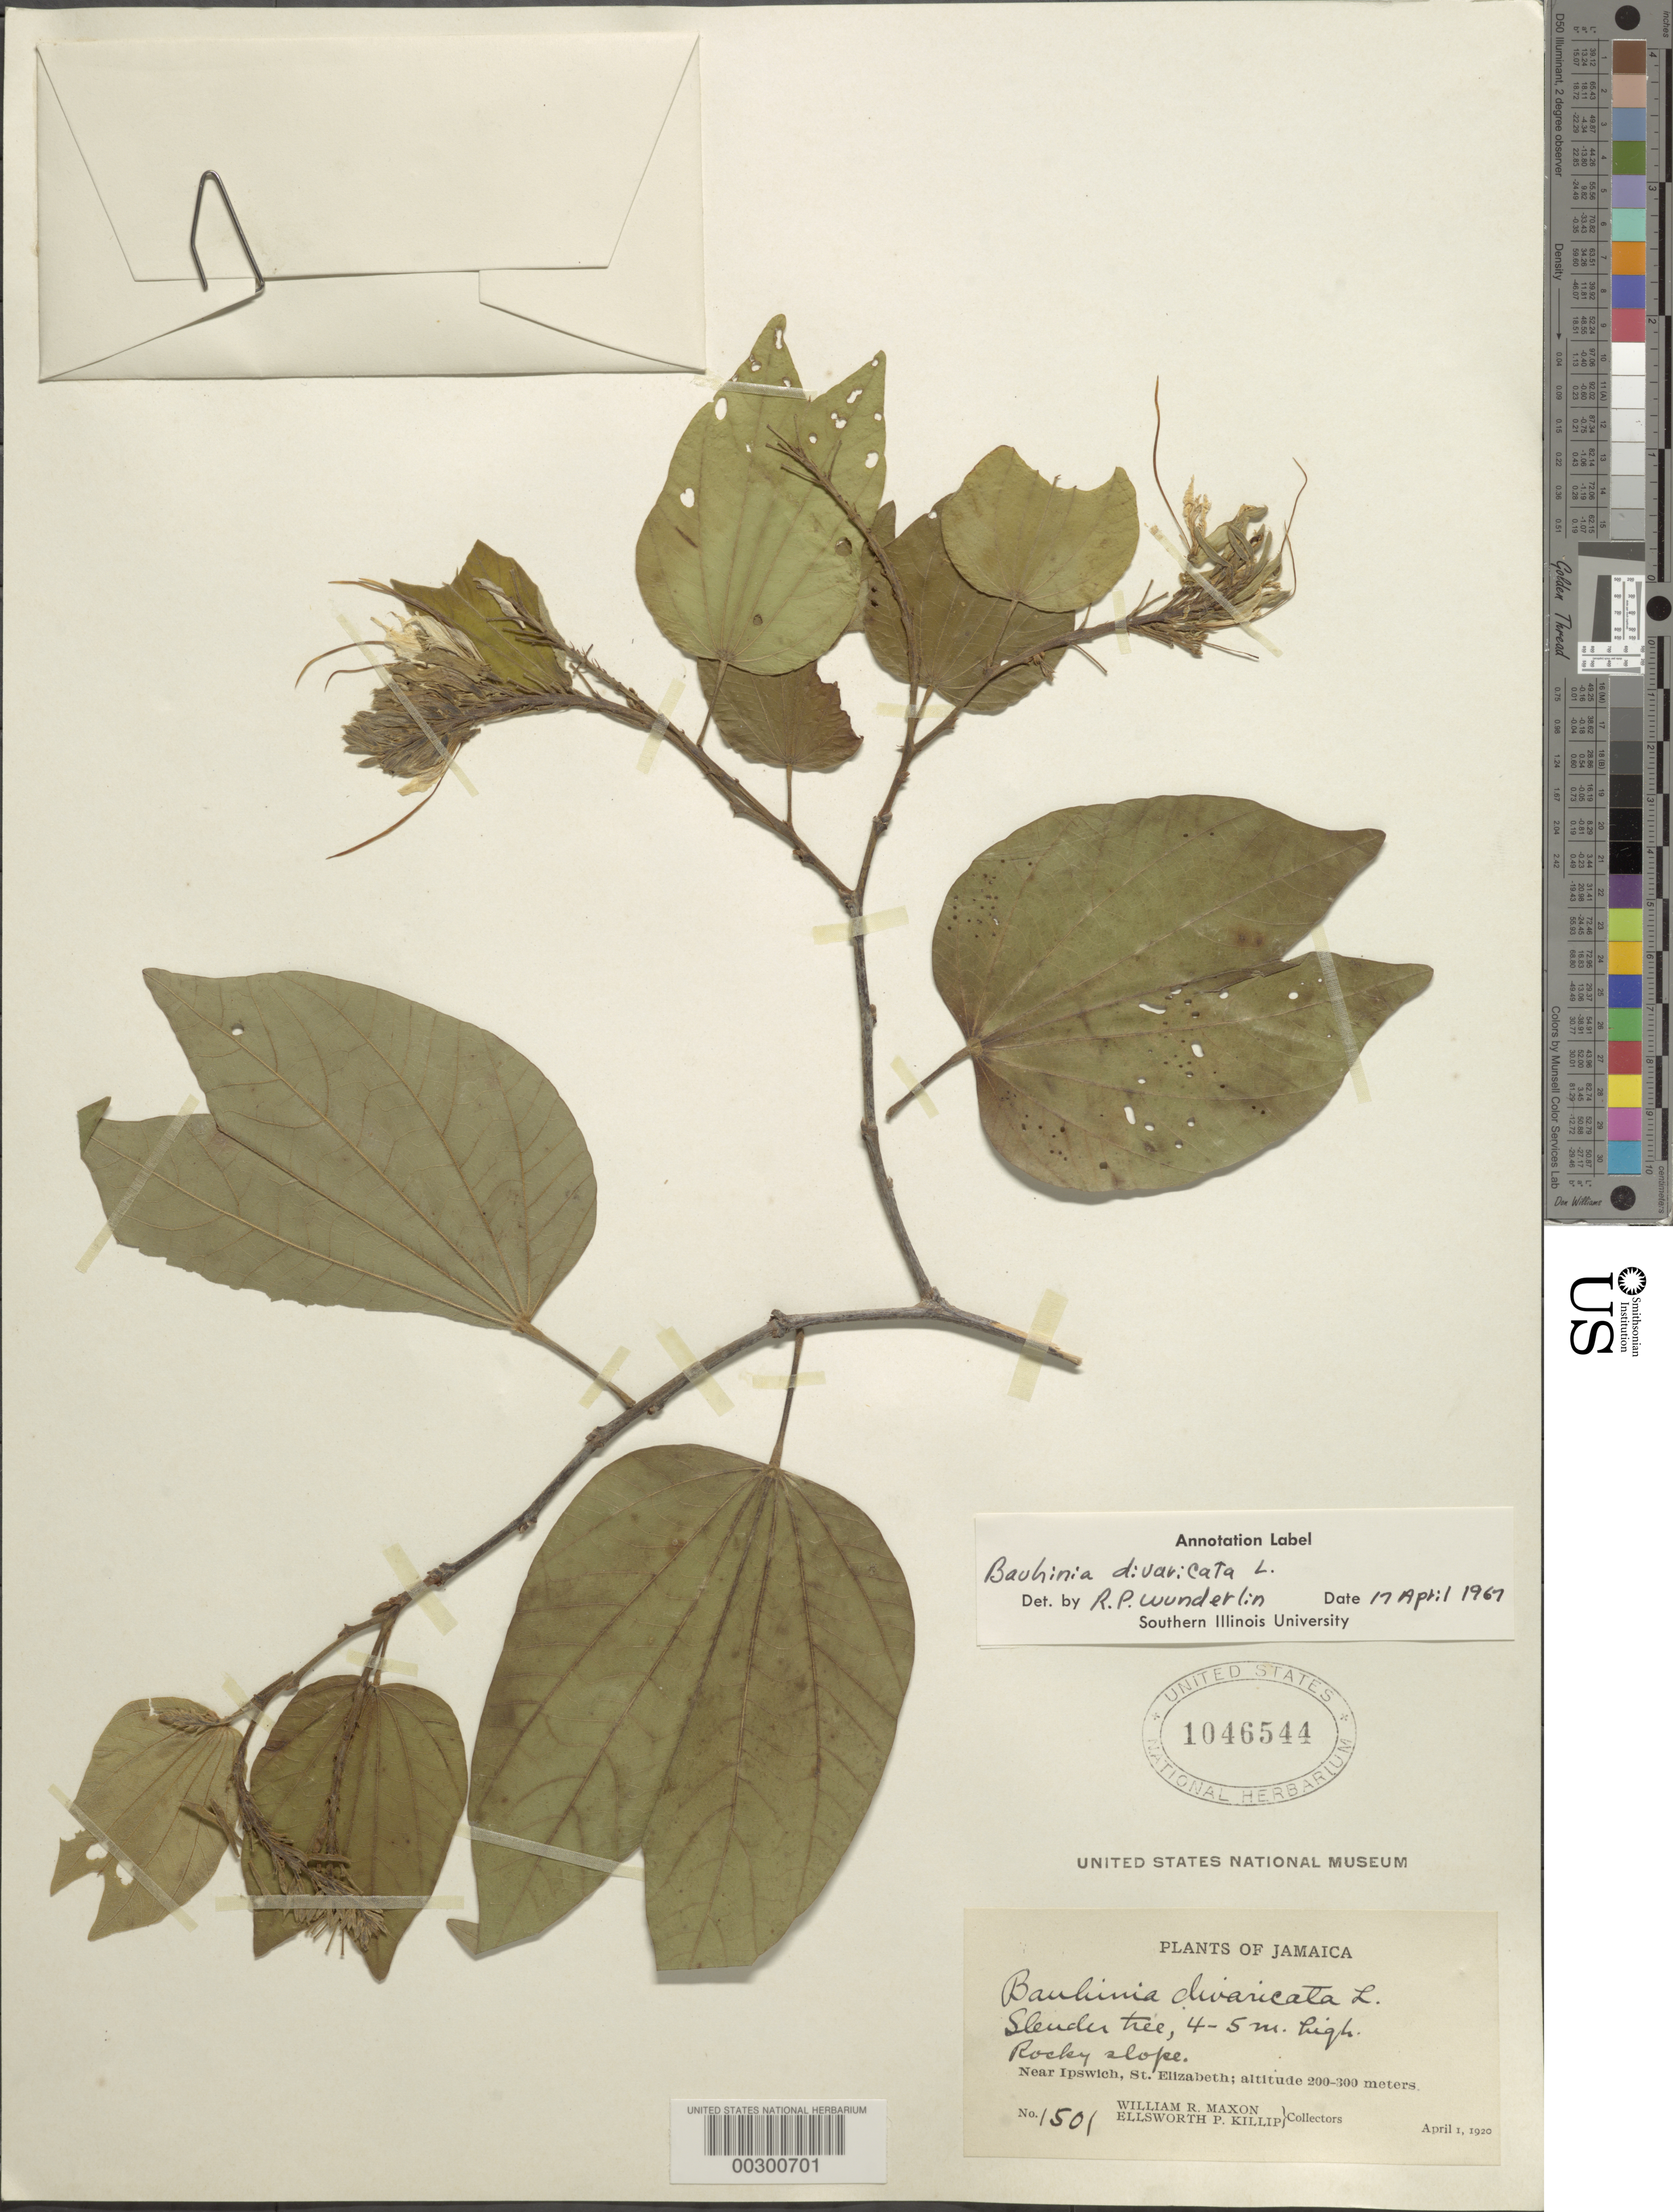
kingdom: Plantae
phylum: Tracheophyta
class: Magnoliopsida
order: Fabales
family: Fabaceae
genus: Bauhinia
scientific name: Bauhinia divaricata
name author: L.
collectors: W. R. Maxon & E. P. Killip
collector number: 1501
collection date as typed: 01 Apr 1920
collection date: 1920-04-01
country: Jamaica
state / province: Saint Elizabeth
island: Greater Antilles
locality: Near ipswich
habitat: Rocky slope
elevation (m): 200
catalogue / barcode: US 1046544